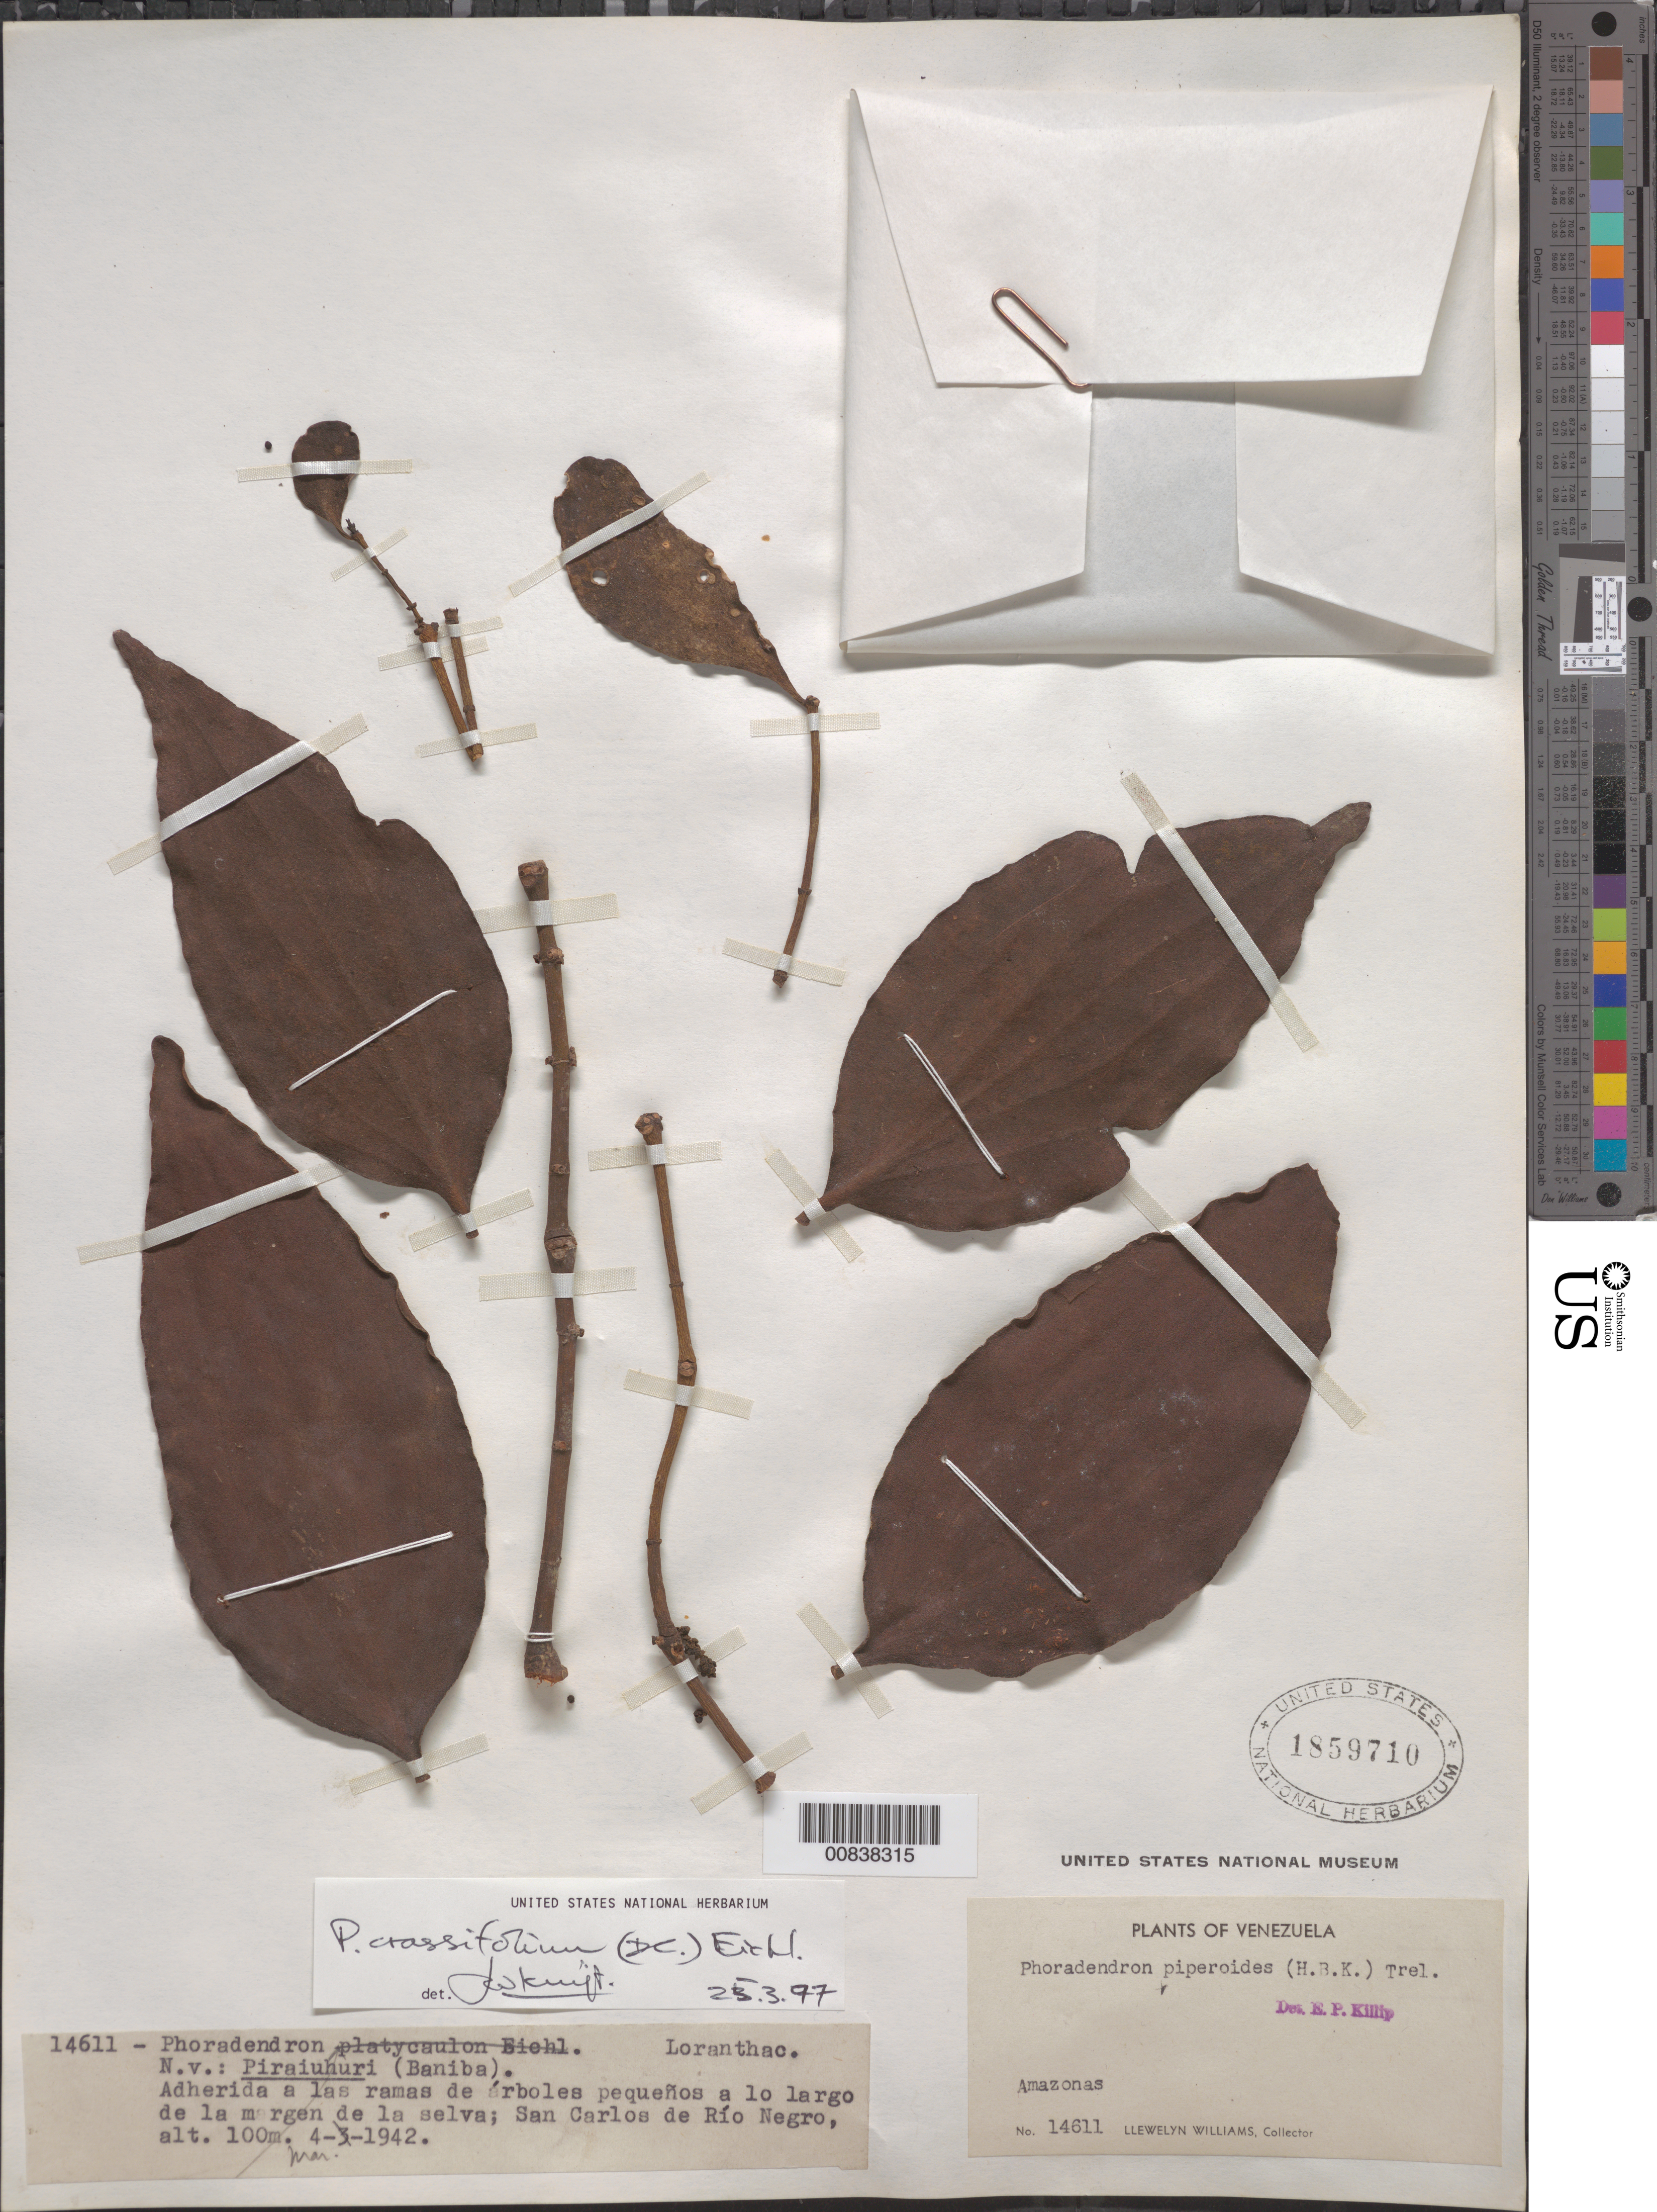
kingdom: Plantae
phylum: Tracheophyta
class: Magnoliopsida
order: Santalales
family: Viscaceae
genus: Phoradendron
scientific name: Phoradendron crassifolium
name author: (Pohl ex DC.) Eichler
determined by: Kuijt, Job, (CANADA)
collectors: Ll. Williams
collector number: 14611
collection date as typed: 4-Mar-42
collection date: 1942-03-04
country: Venezuela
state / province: Amazonas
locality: San Carlos de Río Negro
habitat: Adherido a las ramas de arboles pequenos a lo largo de la margen de la selva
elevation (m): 100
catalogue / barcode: US 1859710